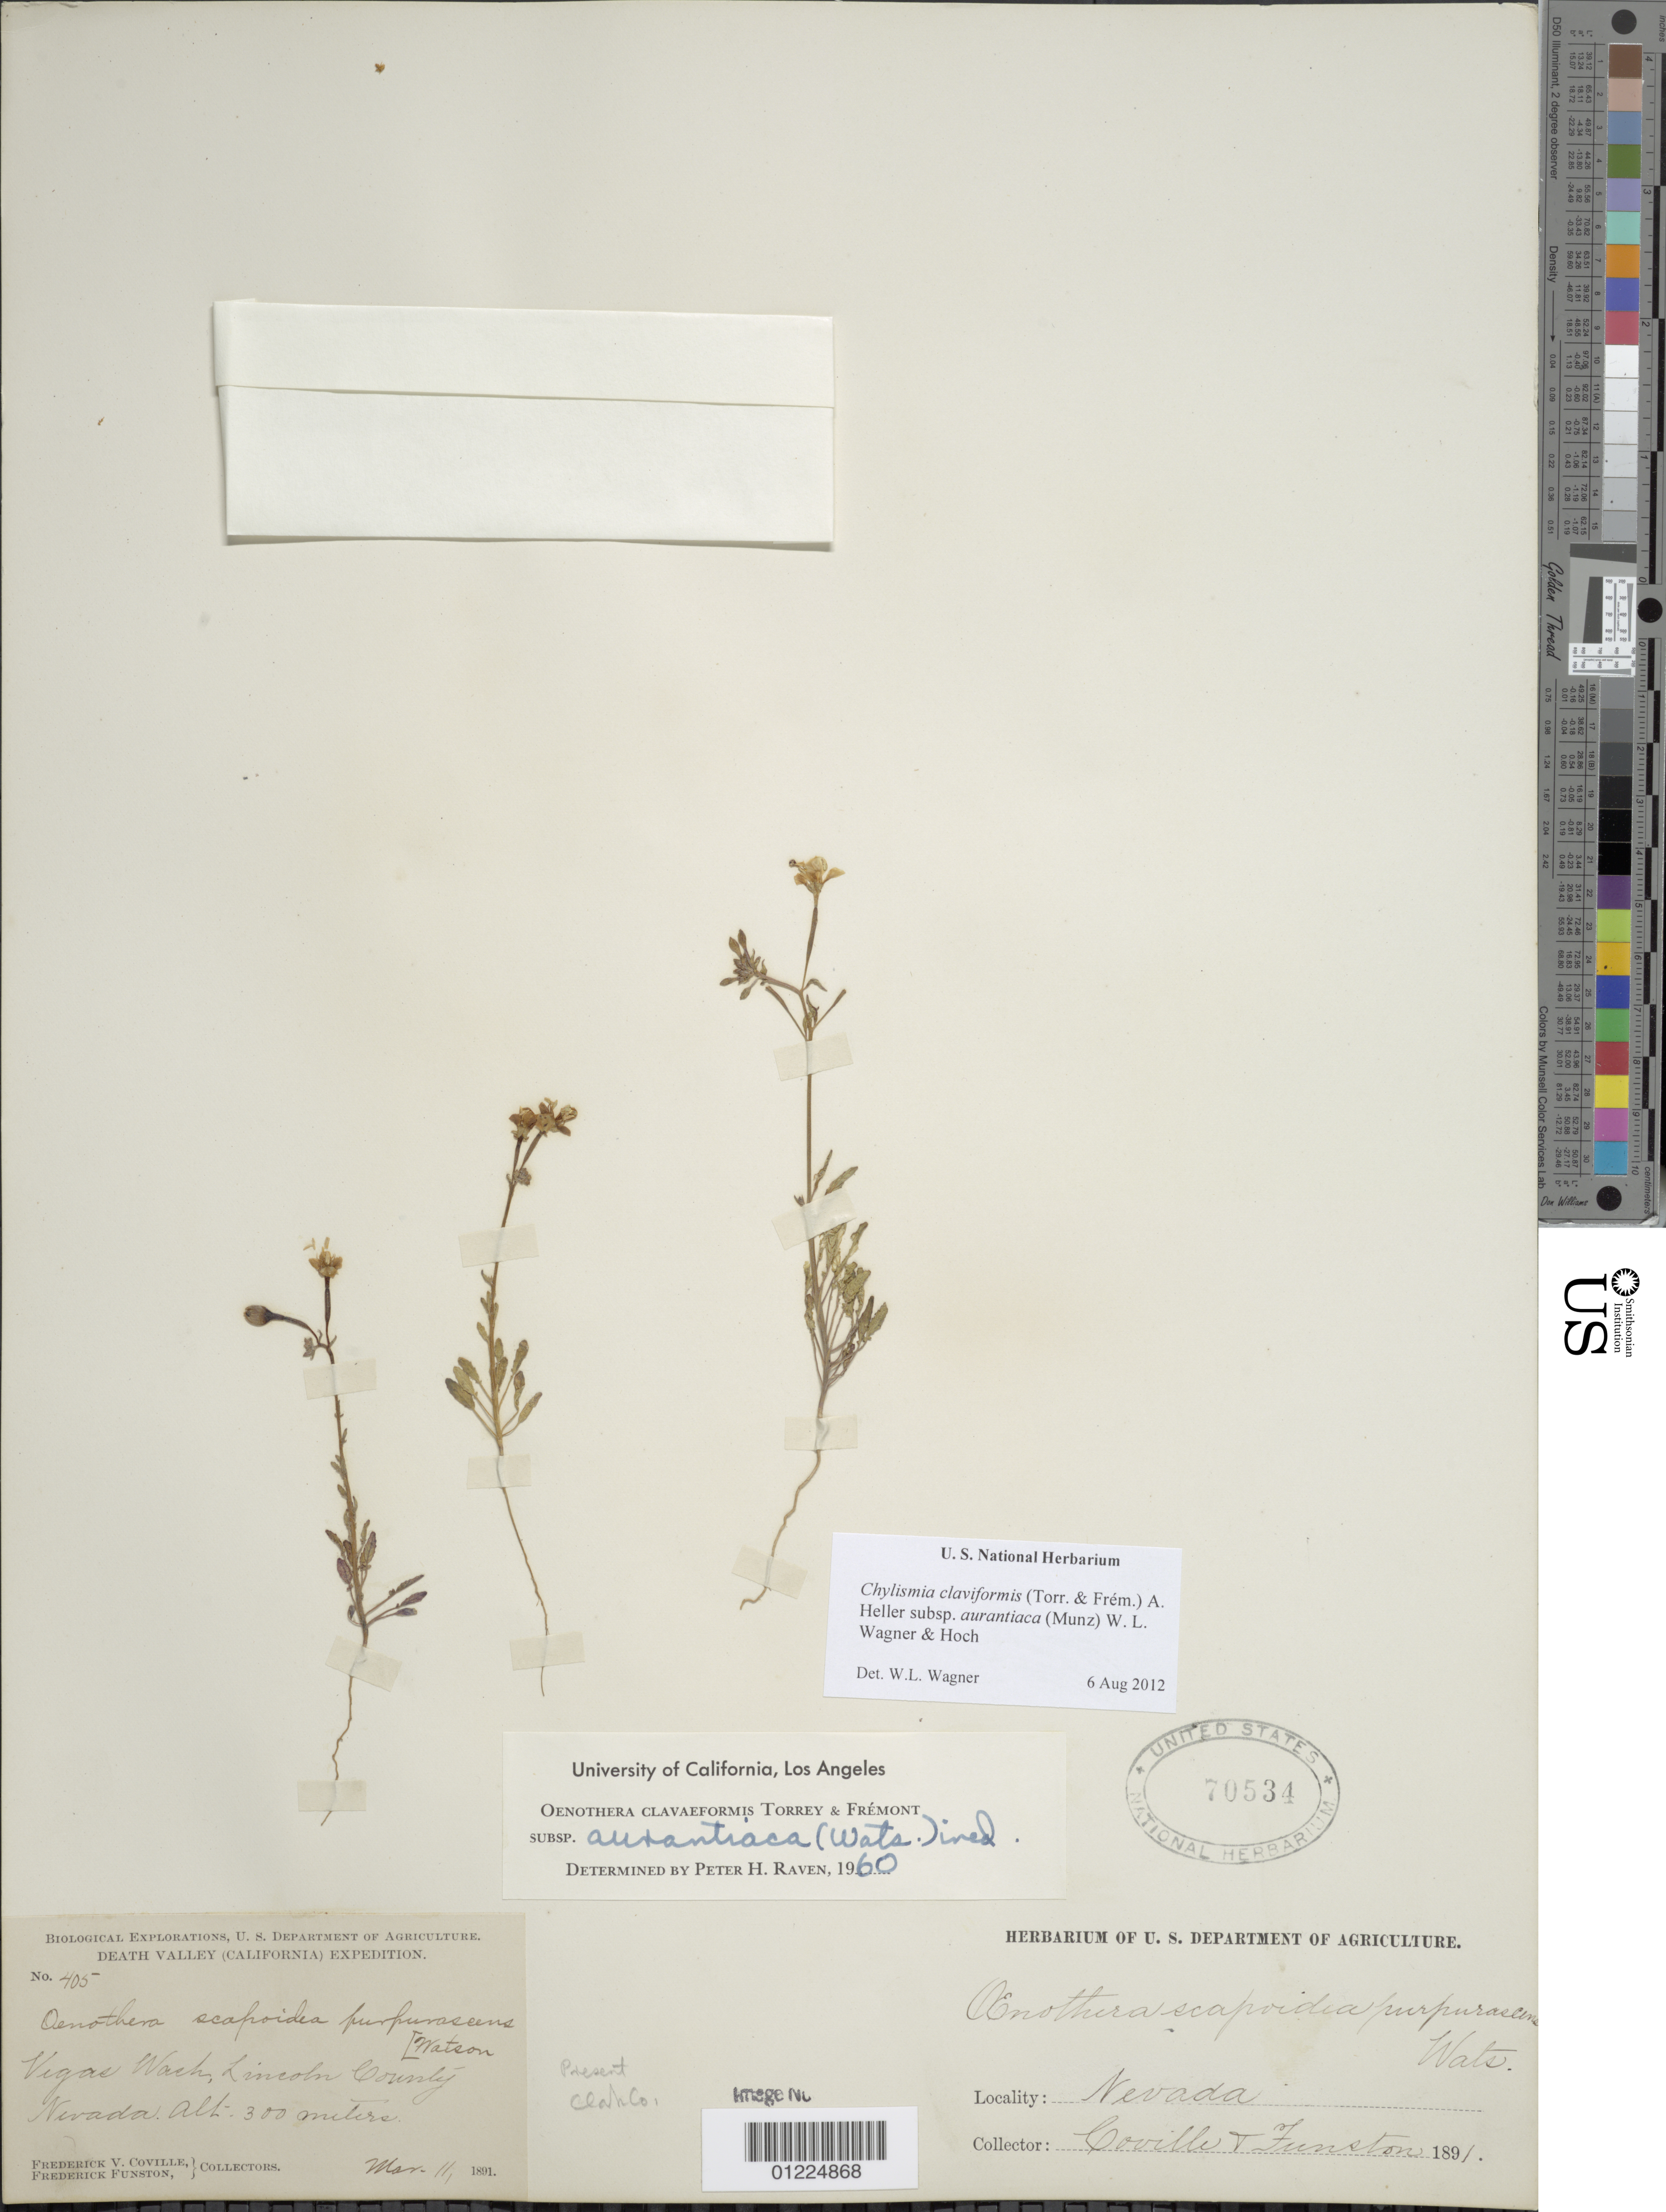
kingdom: Plantae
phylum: Tracheophyta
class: Magnoliopsida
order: Myrtales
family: Onagraceae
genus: Chylismia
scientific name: Chylismia claviformis subsp. aurantiaca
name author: (Munz) W.L. Wagner & Hoch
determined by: Wagner, W. L., (BOT), Smithsonian Institution - National Museum of Natural History (UNITED STATES)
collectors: F. V. Coville & F. Funston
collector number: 405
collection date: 1891-03-11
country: United States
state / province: Nevada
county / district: Lincoln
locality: Vegas Wash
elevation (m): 300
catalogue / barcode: US 70534